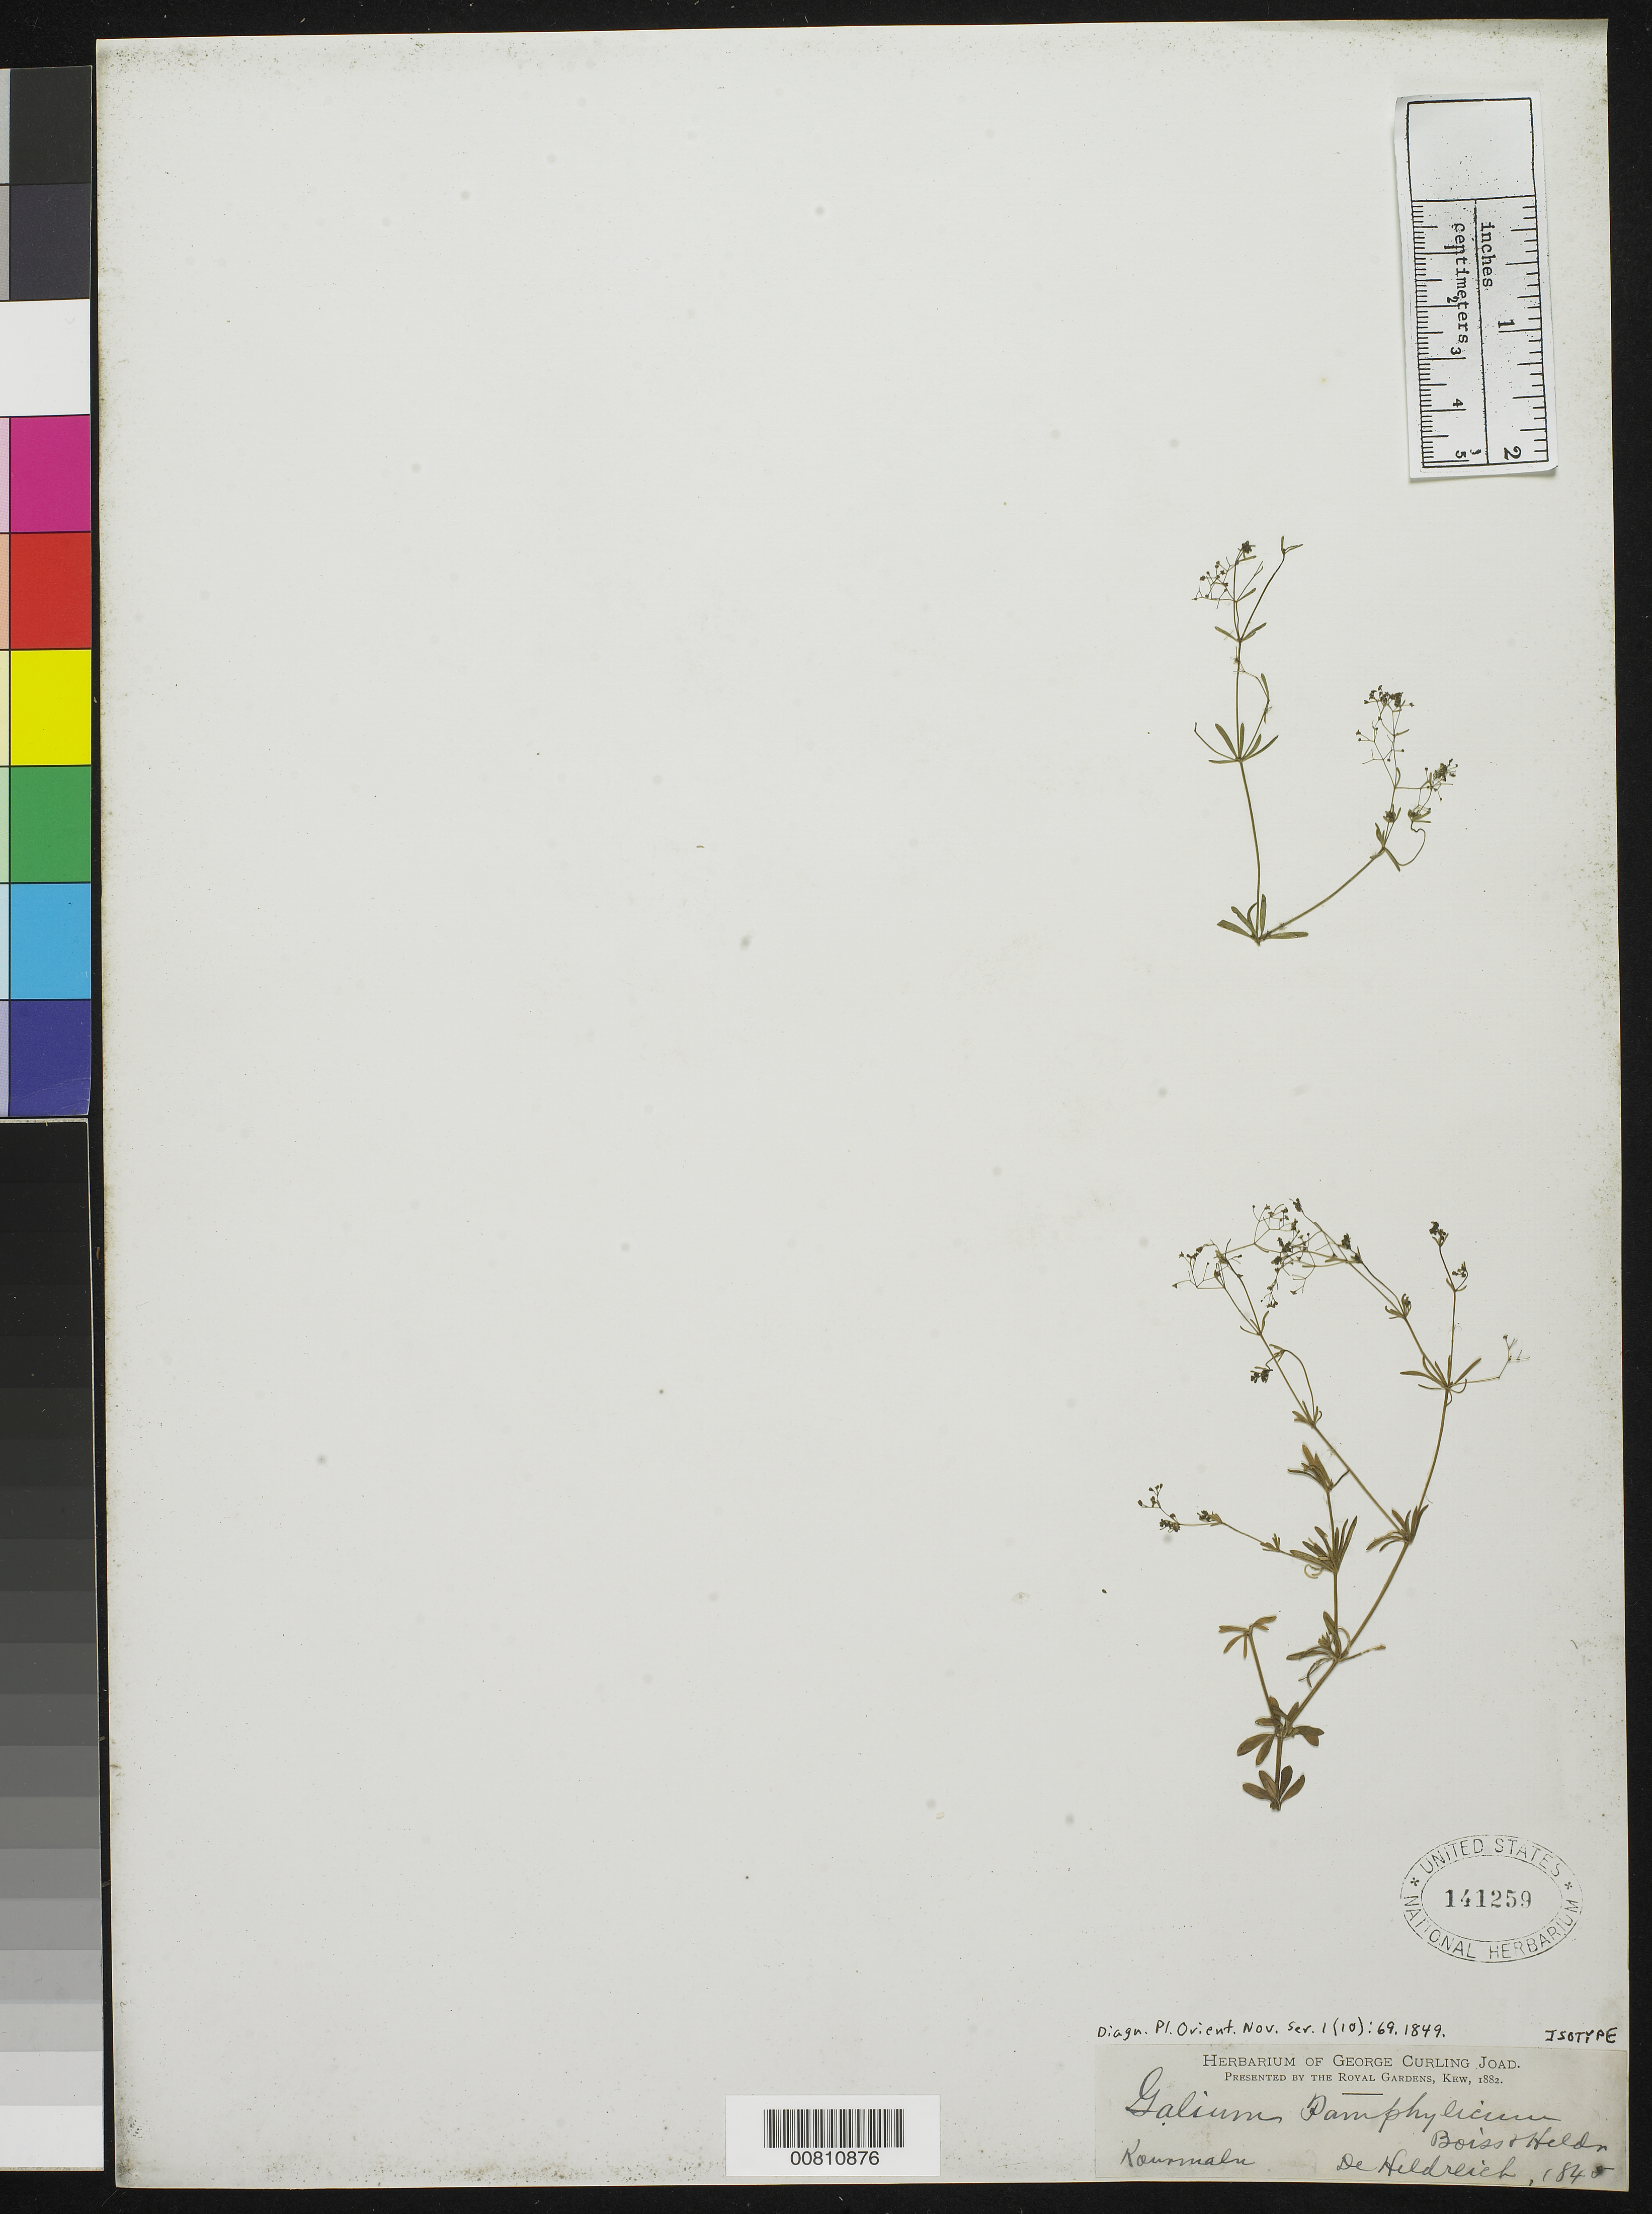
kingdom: Plantae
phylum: Tracheophyta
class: Magnoliopsida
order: Gentianales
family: Rubiaceae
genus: Galium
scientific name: Galium pamphylicum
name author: Boiss. & Heldr. in Boiss.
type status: Isotype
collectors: T. H. von Heldreich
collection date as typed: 1845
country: Turkey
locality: Kourmalu. [Protologue, "Hab. in collibus saxosis apricis ad Kourmalu Pamphyliae. (Heldr.)"]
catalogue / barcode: US 141259